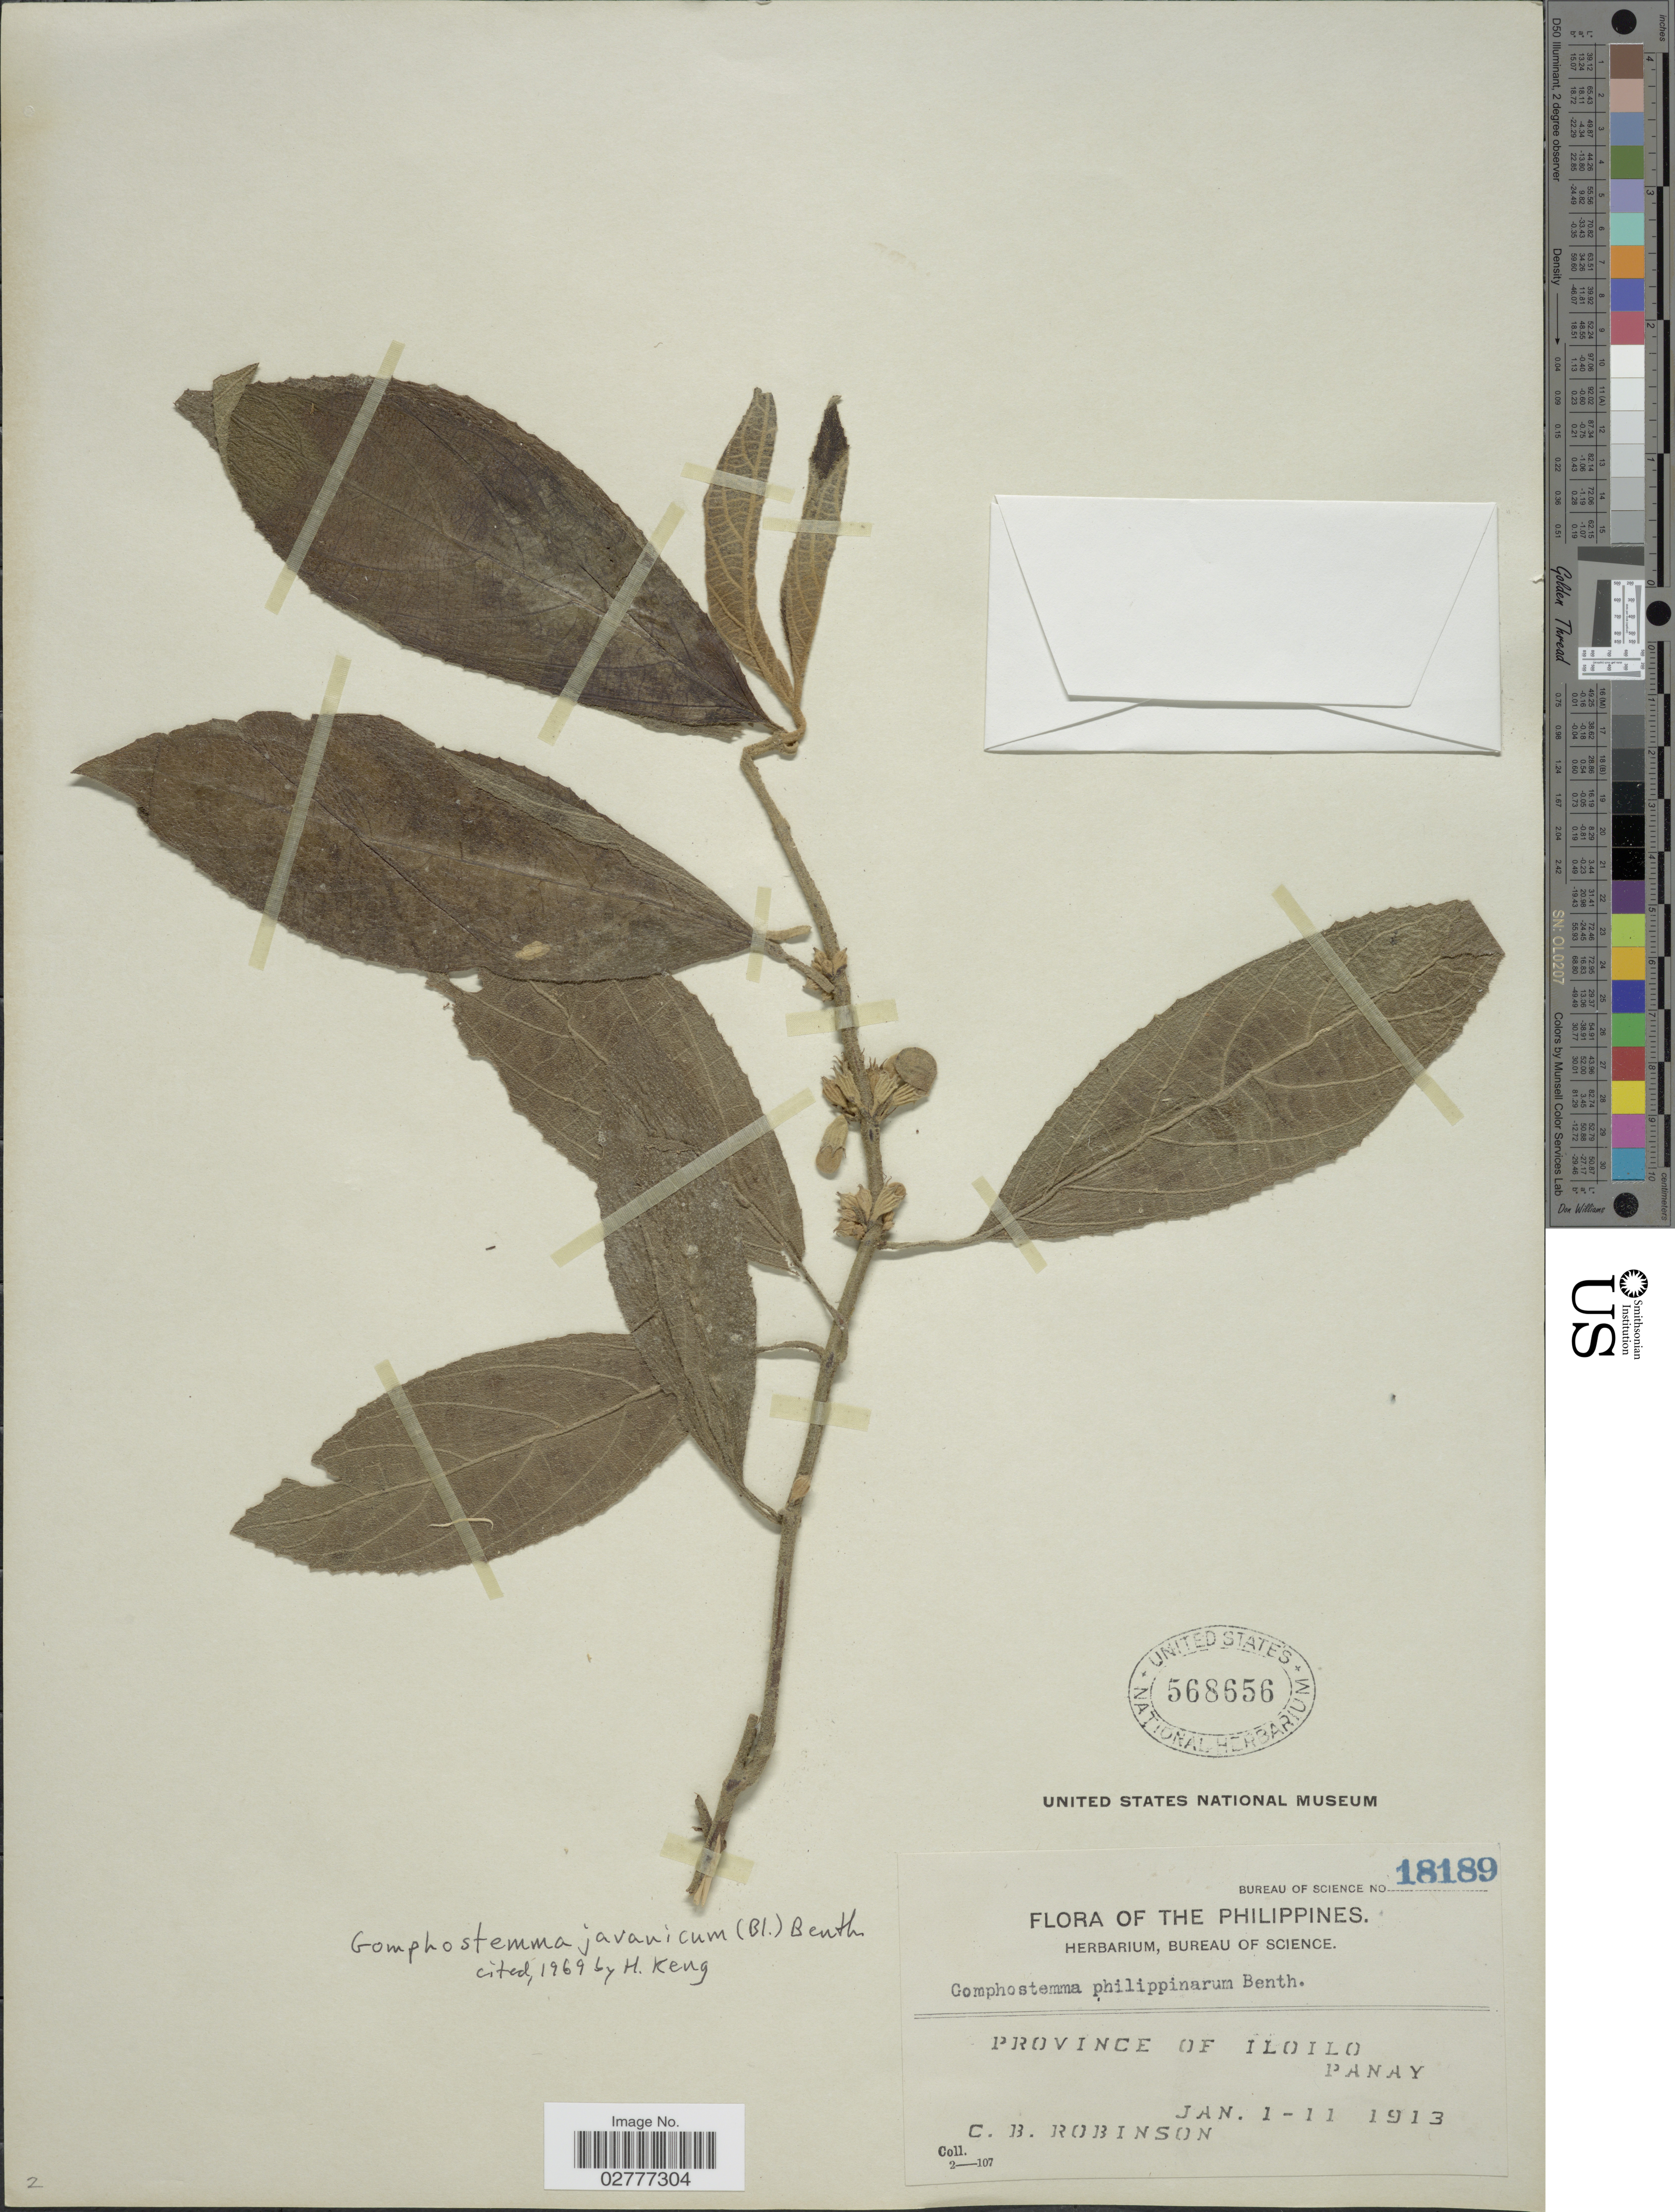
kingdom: Plantae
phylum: Tracheophyta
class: Magnoliopsida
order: Lamiales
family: Lamiaceae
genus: Gomphostemma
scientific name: Gomphostemma javanicum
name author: (Blume) Benth.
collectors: C. Robinson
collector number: Bureau of Science 18189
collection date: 1913-01-01/1913-01-11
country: Philippines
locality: Province of Iloilo, Panay.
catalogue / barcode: US 568656